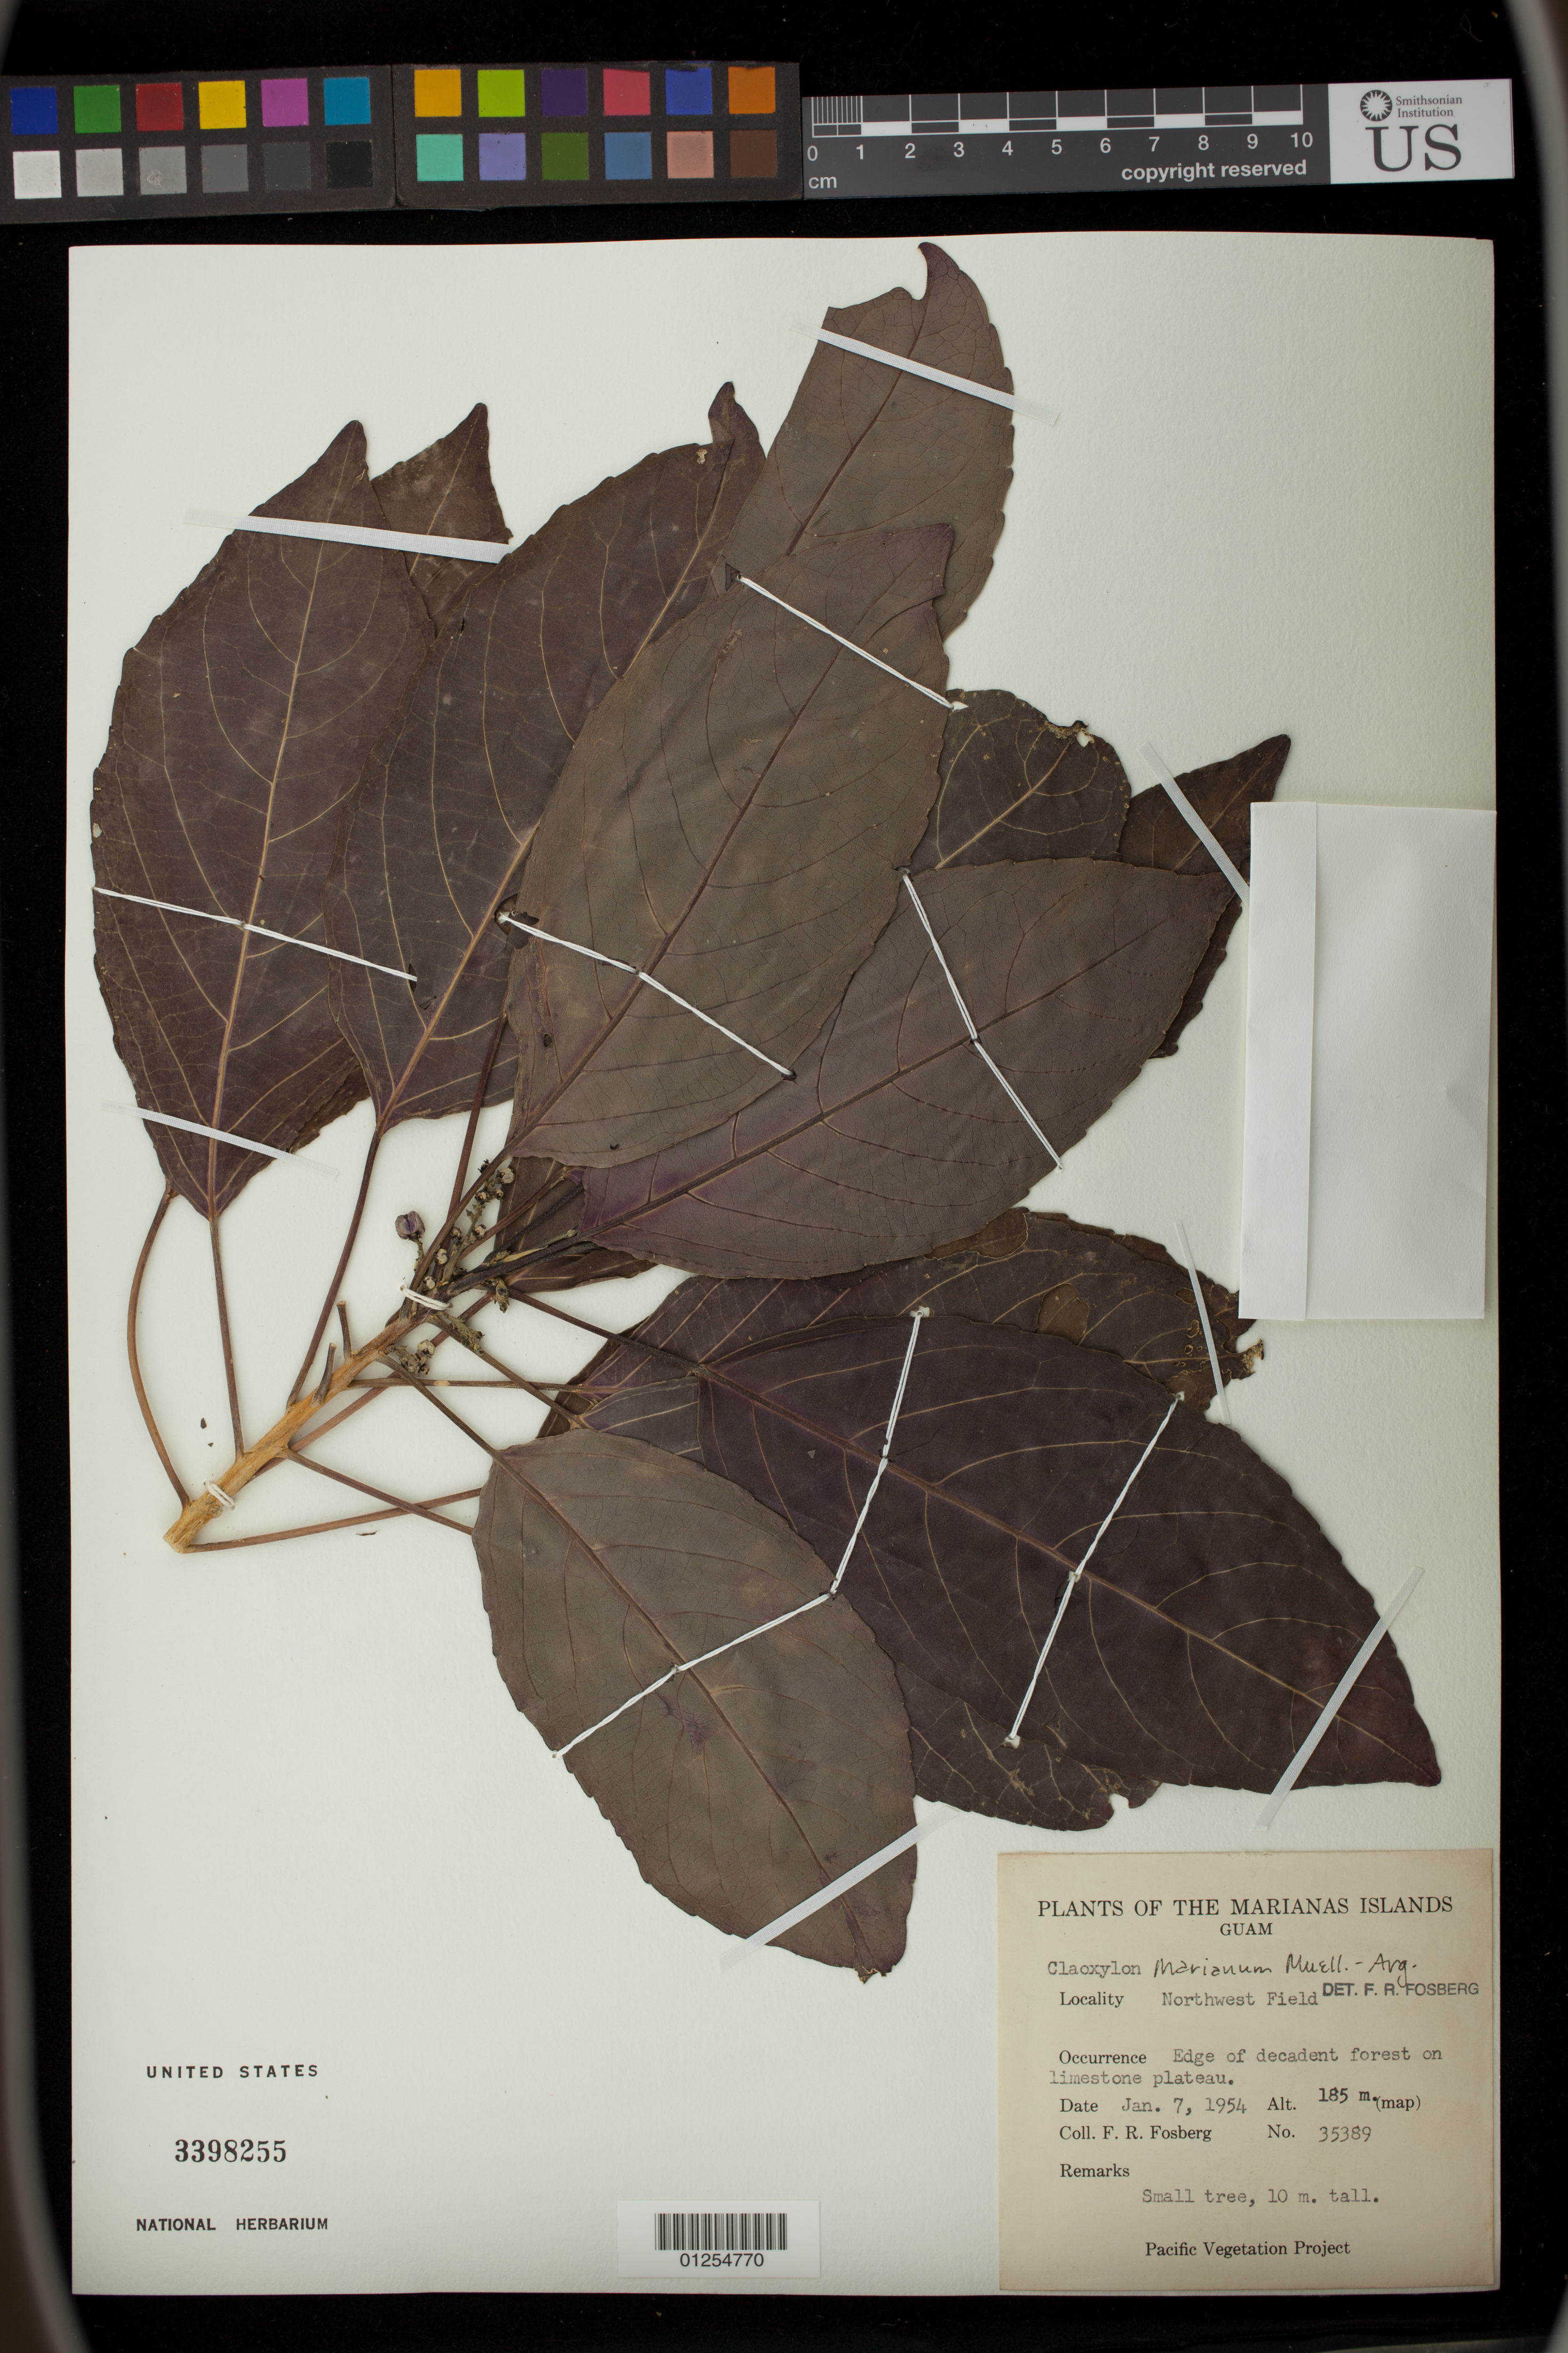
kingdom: Plantae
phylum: Tracheophyta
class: Magnoliopsida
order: Malpighiales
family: Euphorbiaceae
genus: Claoxylon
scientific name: Claoxylon marianum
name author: Müll. Arg.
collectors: F. R. Fosberg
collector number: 35389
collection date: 1954-01-07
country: Guam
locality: Northwest Field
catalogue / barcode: US 3398255